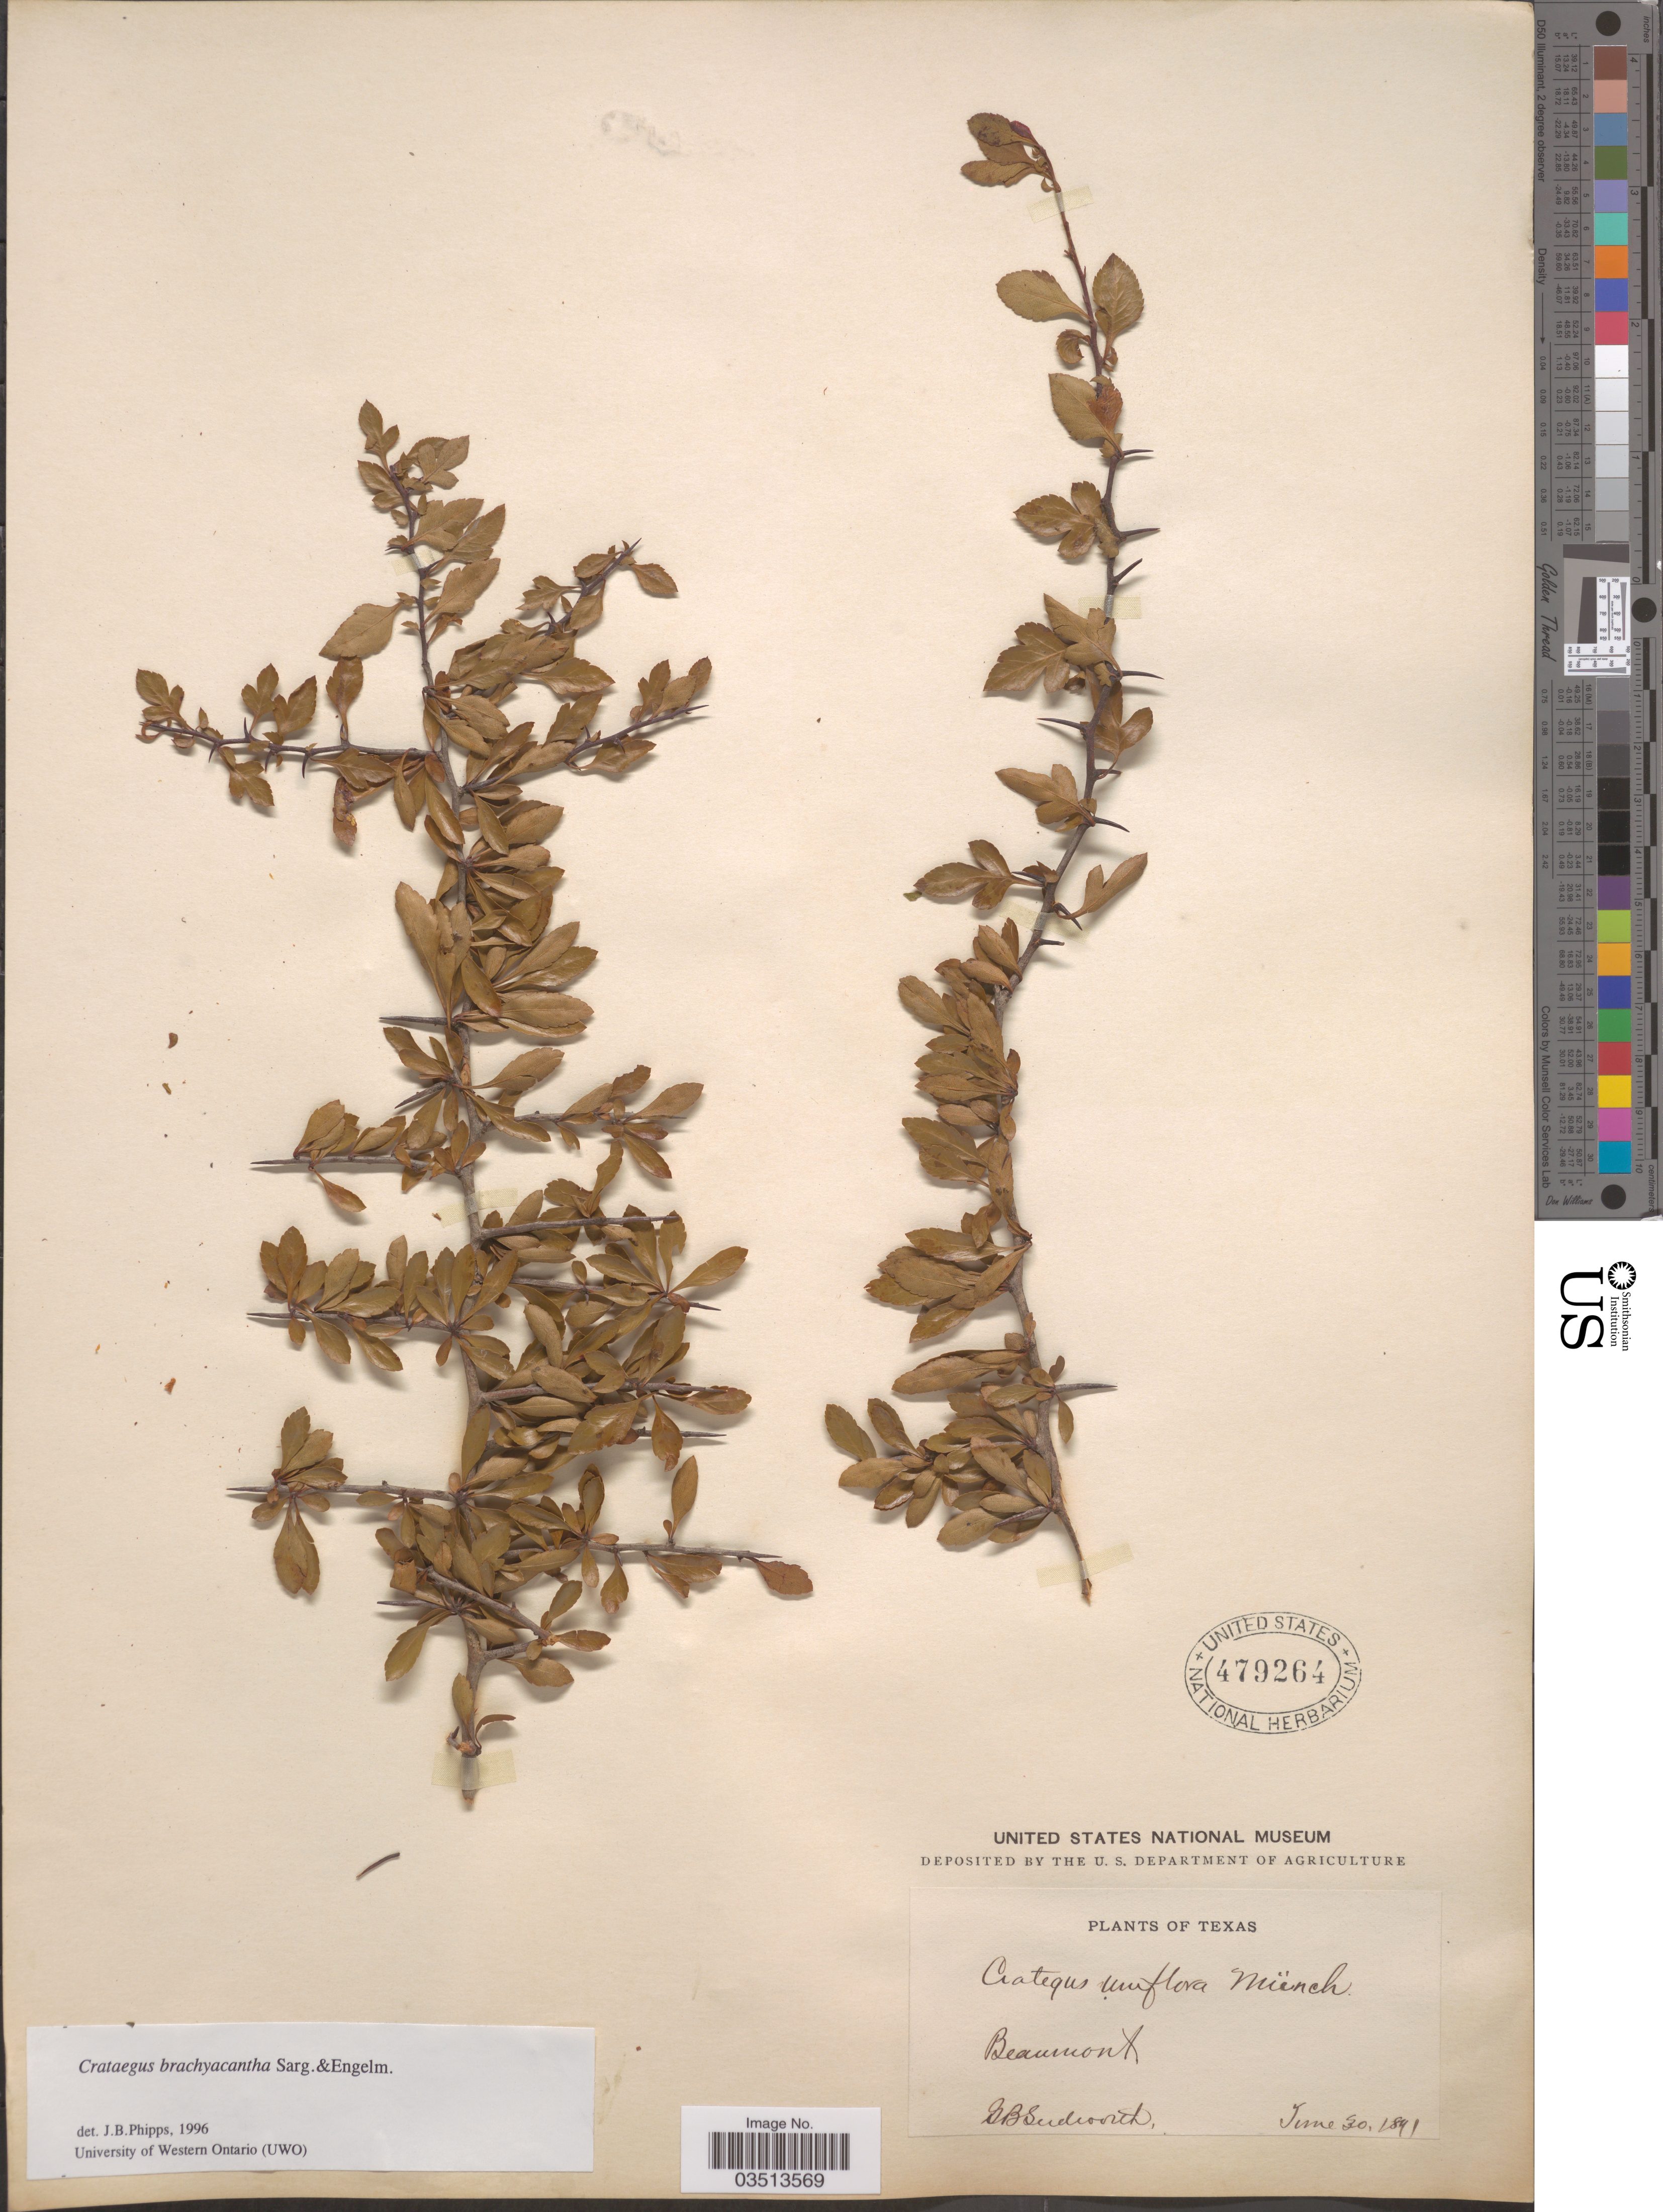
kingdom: Plantae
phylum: Tracheophyta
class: Magnoliopsida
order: Rosales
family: Rosaceae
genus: Crataegus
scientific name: Crataegus brachyacantha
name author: Sarg. & Engelm.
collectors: G. B. Sudworth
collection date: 1891-06-30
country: United States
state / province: Texas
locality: Beaumont.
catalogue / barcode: US 479264